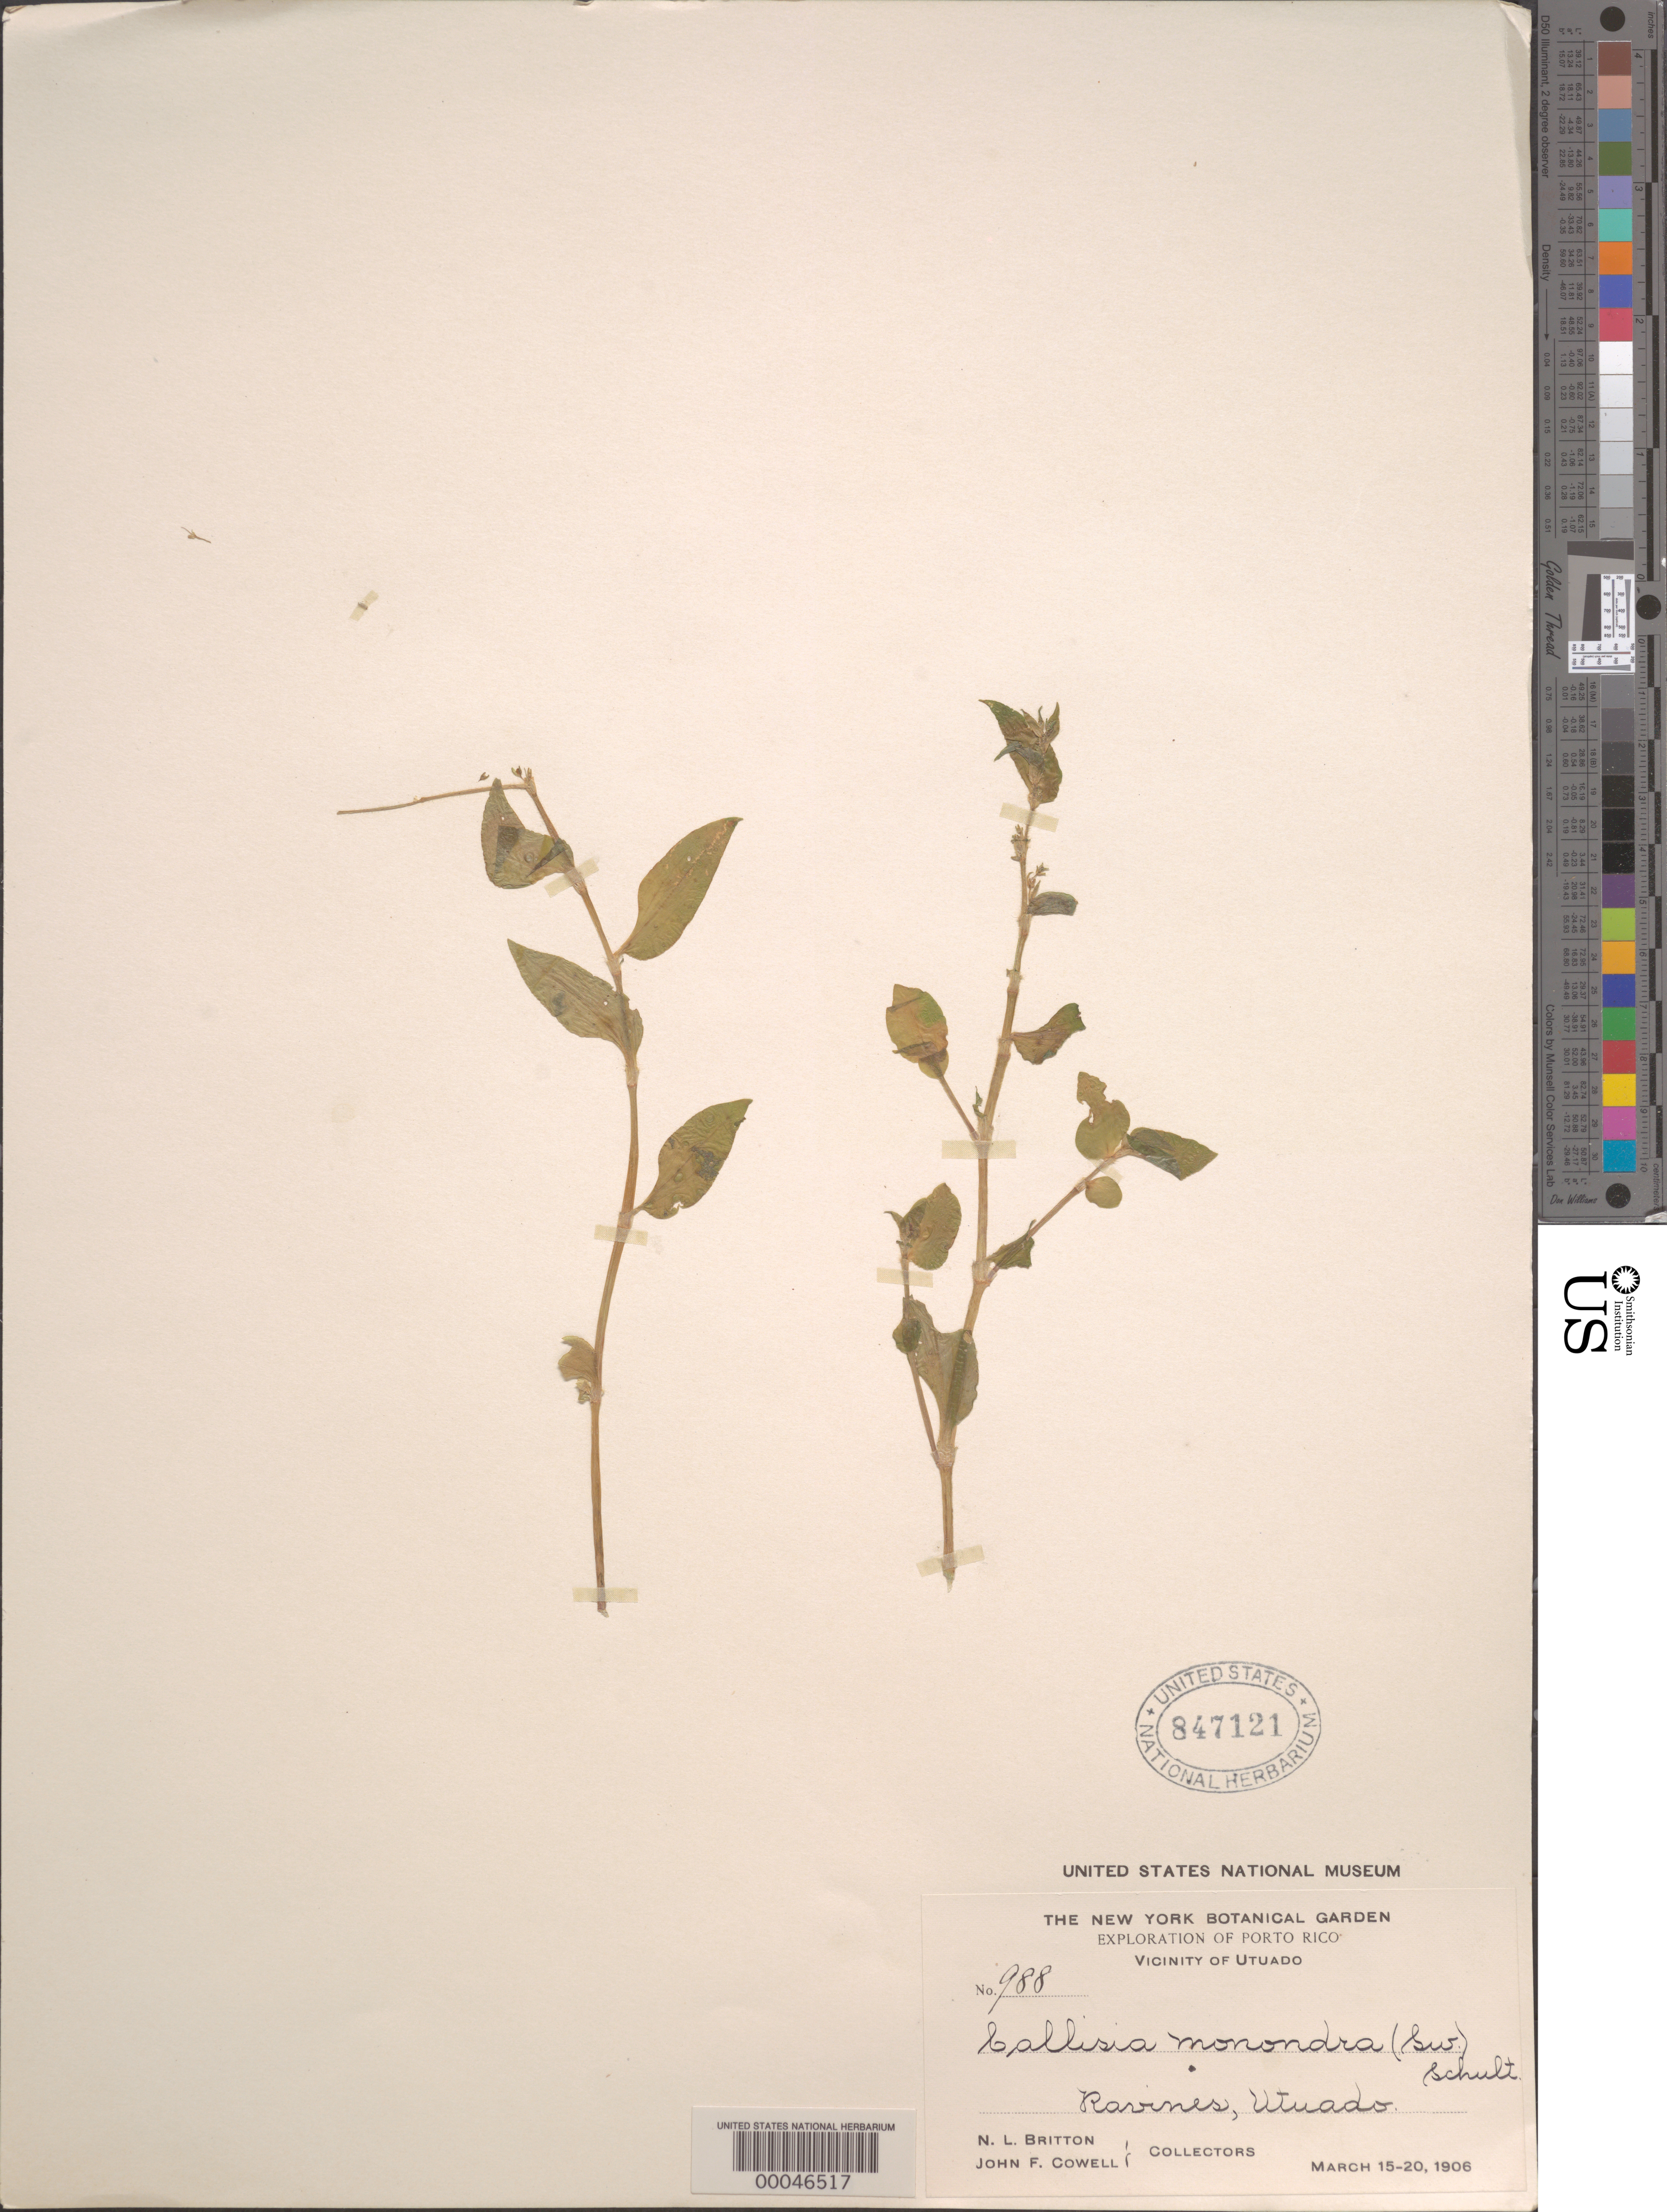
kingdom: Plantae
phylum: Tracheophyta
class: Liliopsida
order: Commelinales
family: Commelinaceae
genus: Callisia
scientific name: Callisia monandra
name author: (Sw.) Schult. & Schult. f.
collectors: N. Britton & J. F. Cowell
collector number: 988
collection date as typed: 15 Mar 1906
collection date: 1906-03-15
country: Puerto Rico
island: Greater Antilles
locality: Near utuado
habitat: Ravine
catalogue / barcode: US 847121